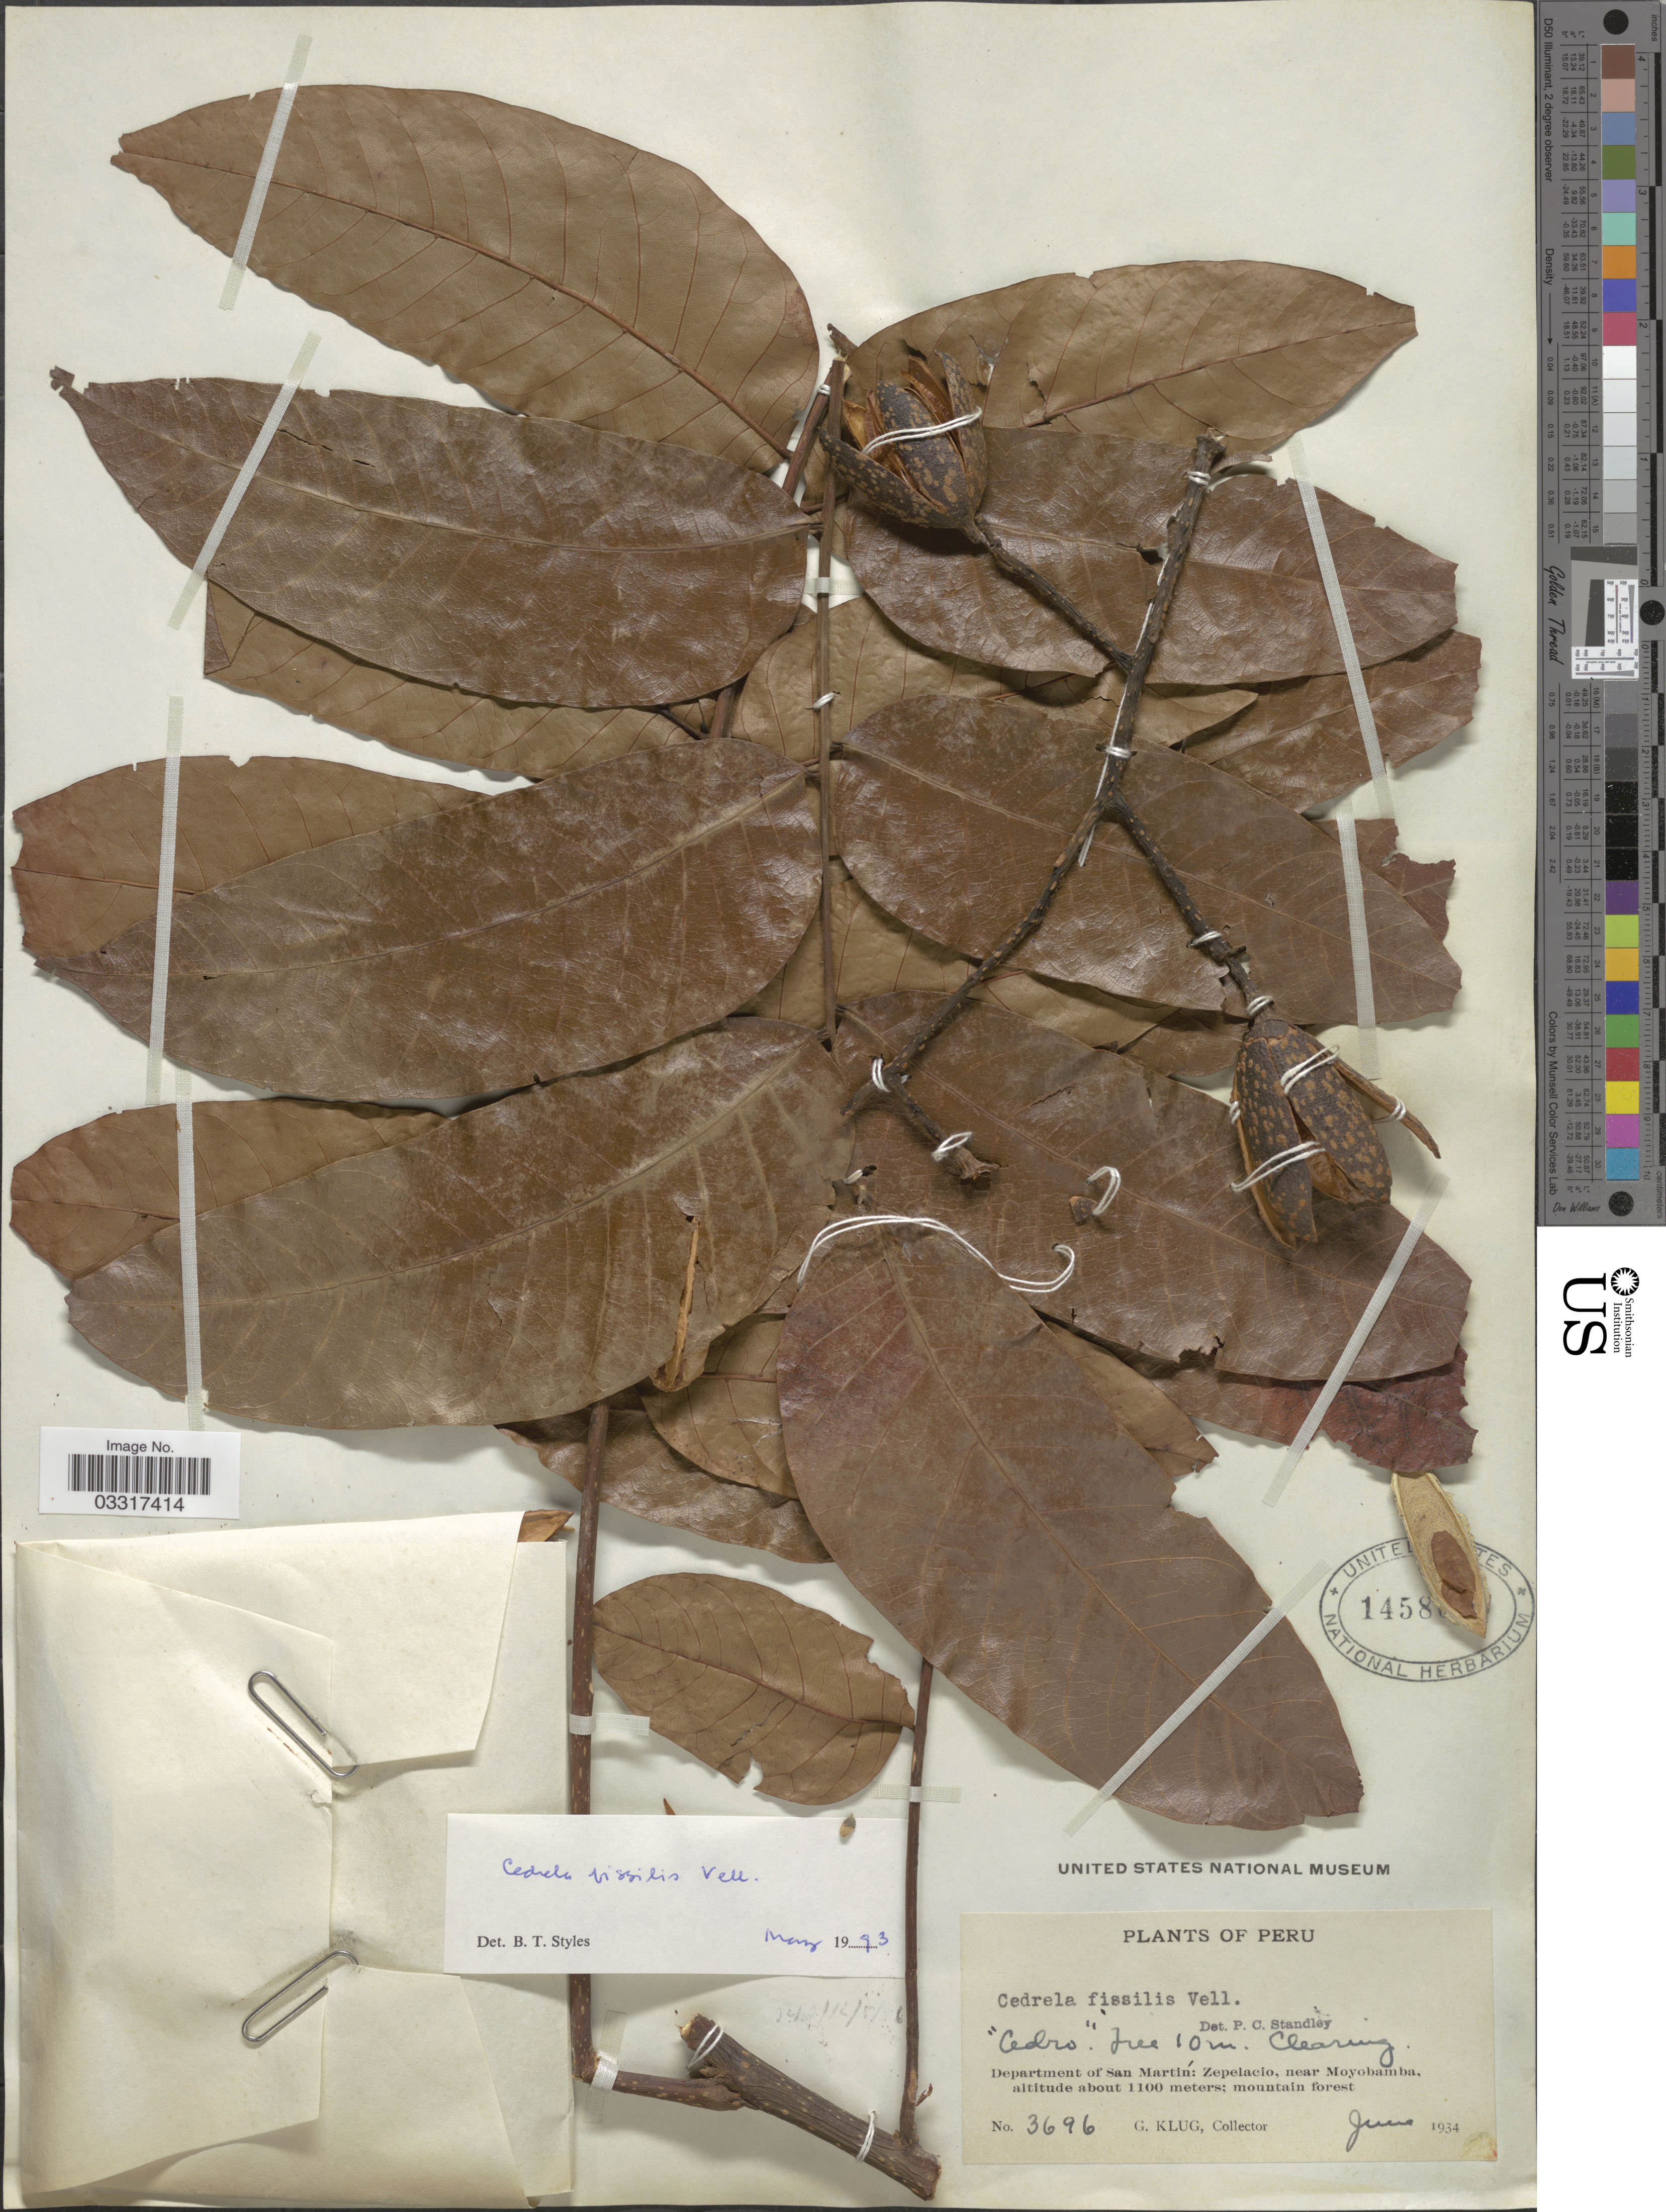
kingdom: Plantae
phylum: Tracheophyta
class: Magnoliopsida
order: Sapindales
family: Meliaceae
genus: Cedrela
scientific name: Cedrela fissilis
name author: Vell.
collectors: G. Klug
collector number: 3696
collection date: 1934-06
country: Peru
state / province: San Martín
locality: Department of San Martín: Zepelacio, near Moyobamba.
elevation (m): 1100